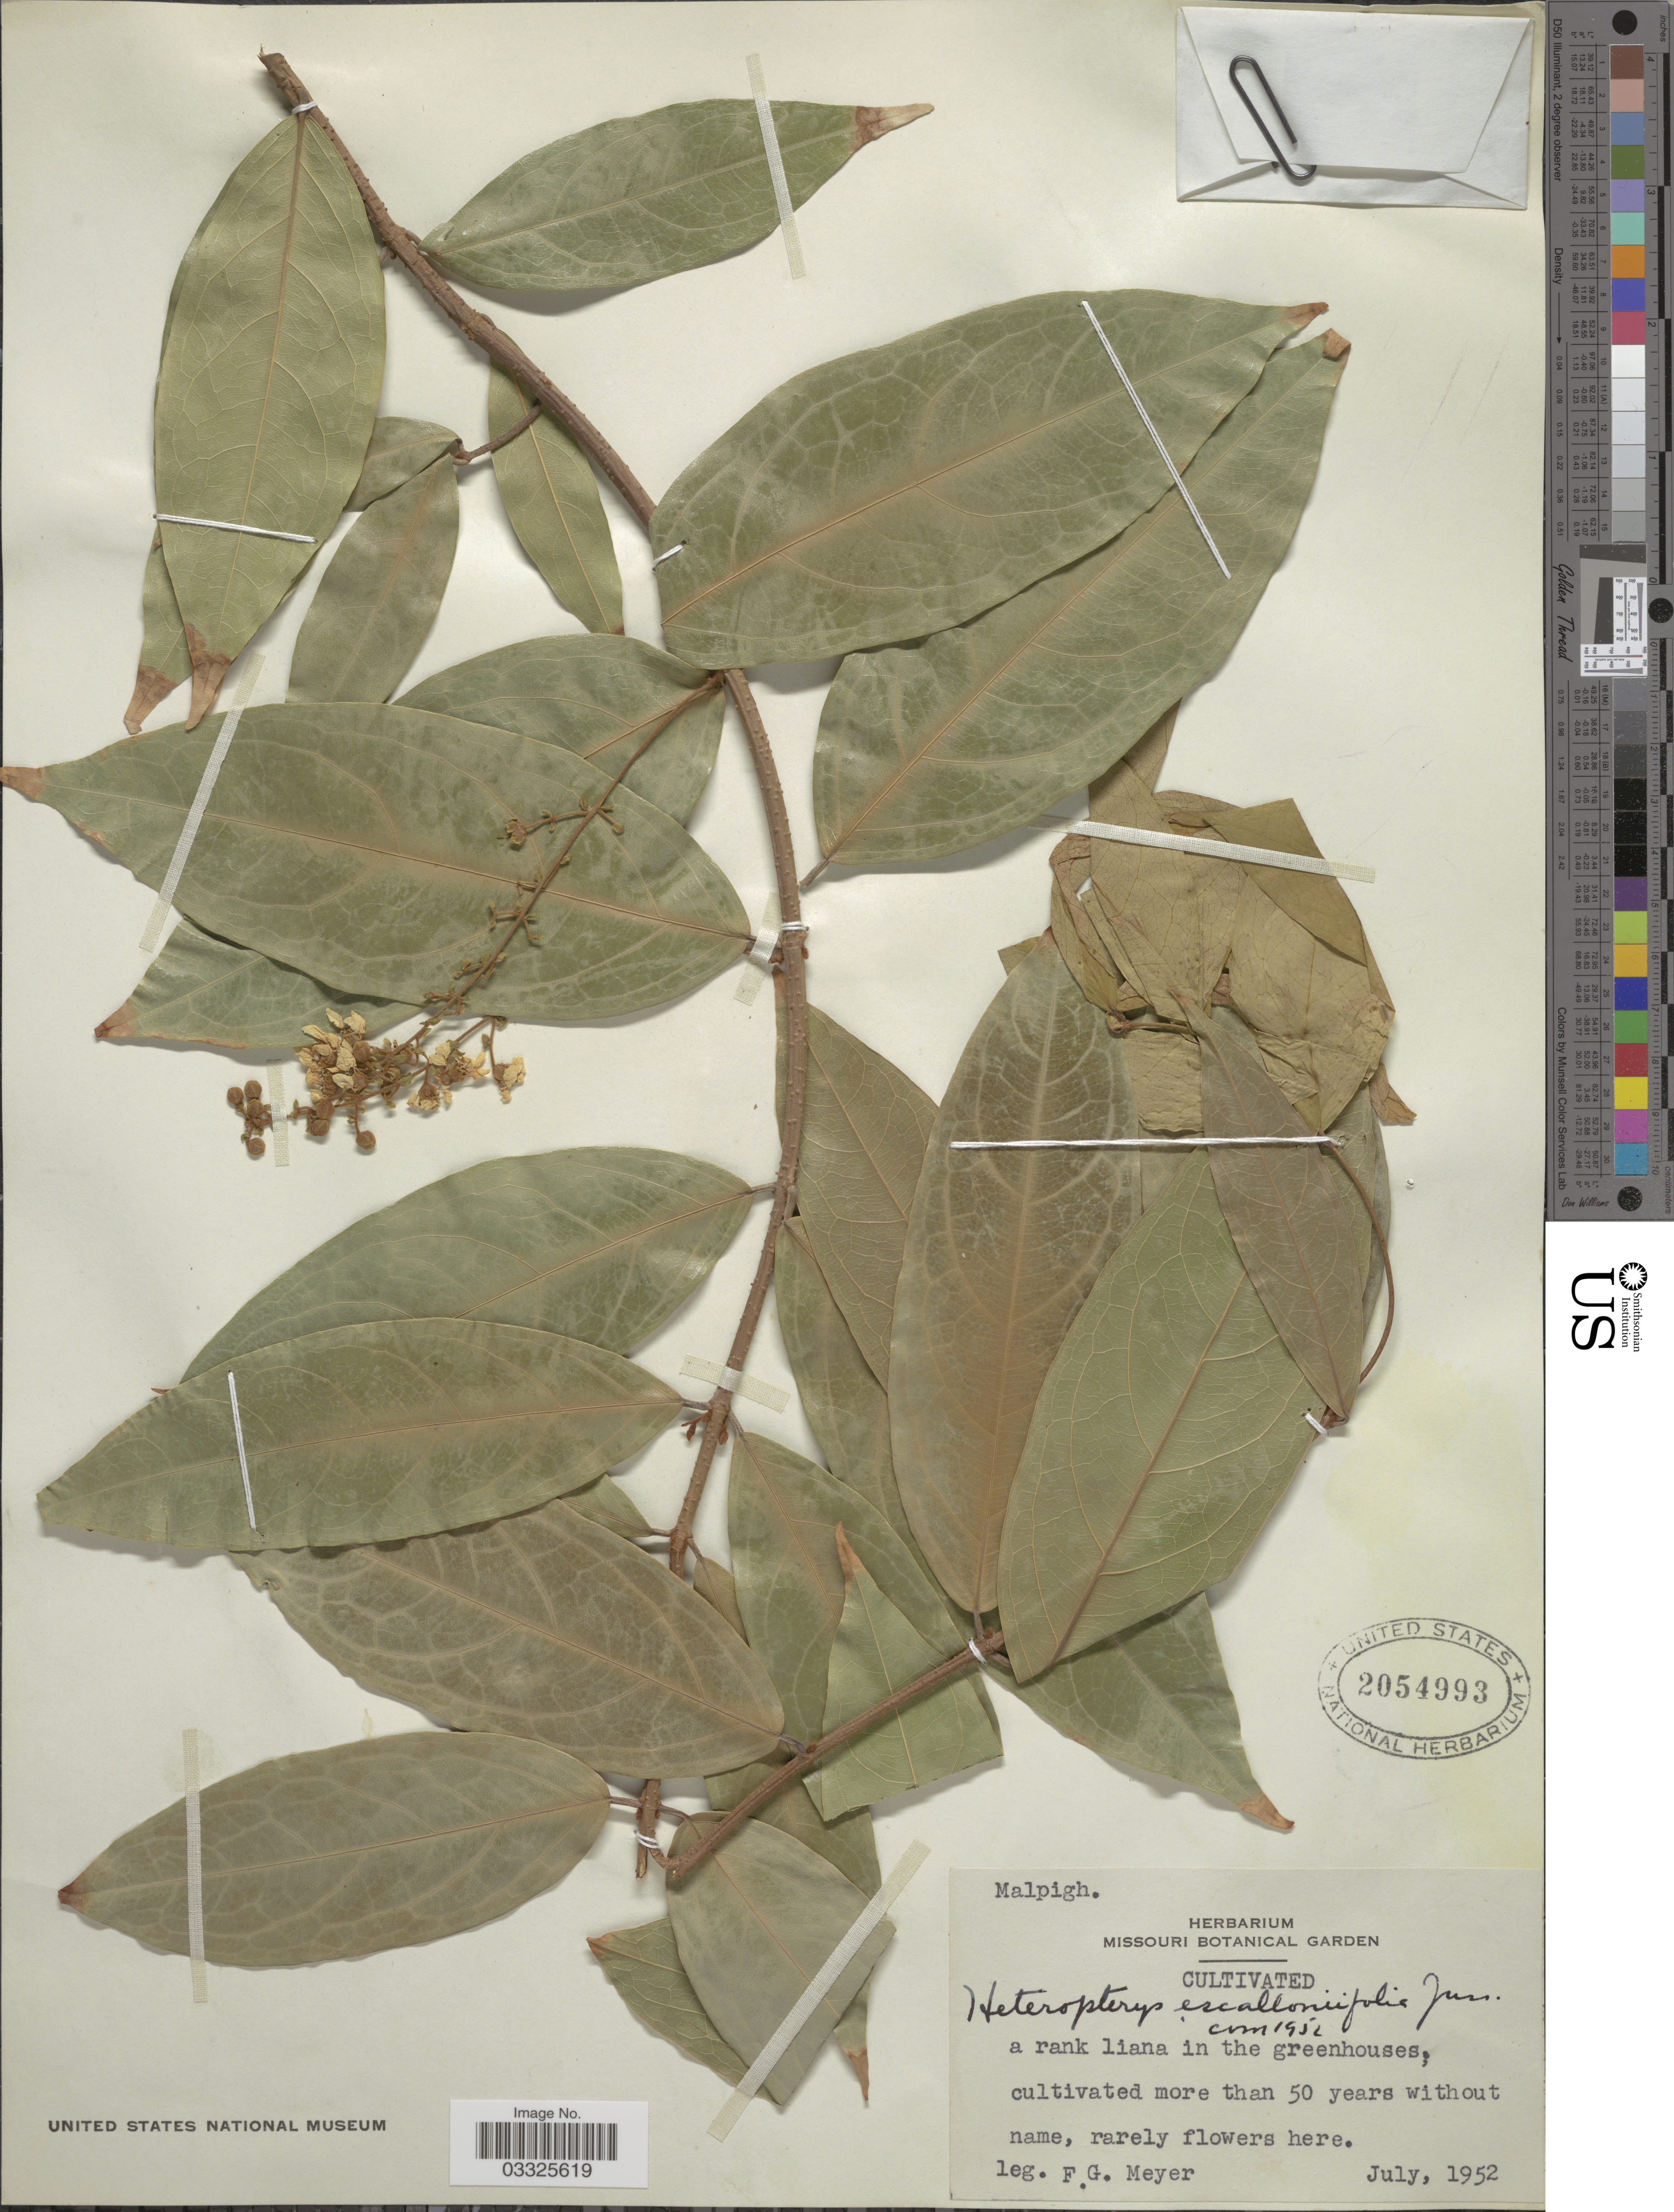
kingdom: Plantae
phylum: Tracheophyta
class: Magnoliopsida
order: Malpighiales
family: Malpighiaceae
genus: Heteropterys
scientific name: Heteropterys escalloniifolia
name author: A. Juss.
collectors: F. G. Meyer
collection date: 1952-07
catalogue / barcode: US 2054993